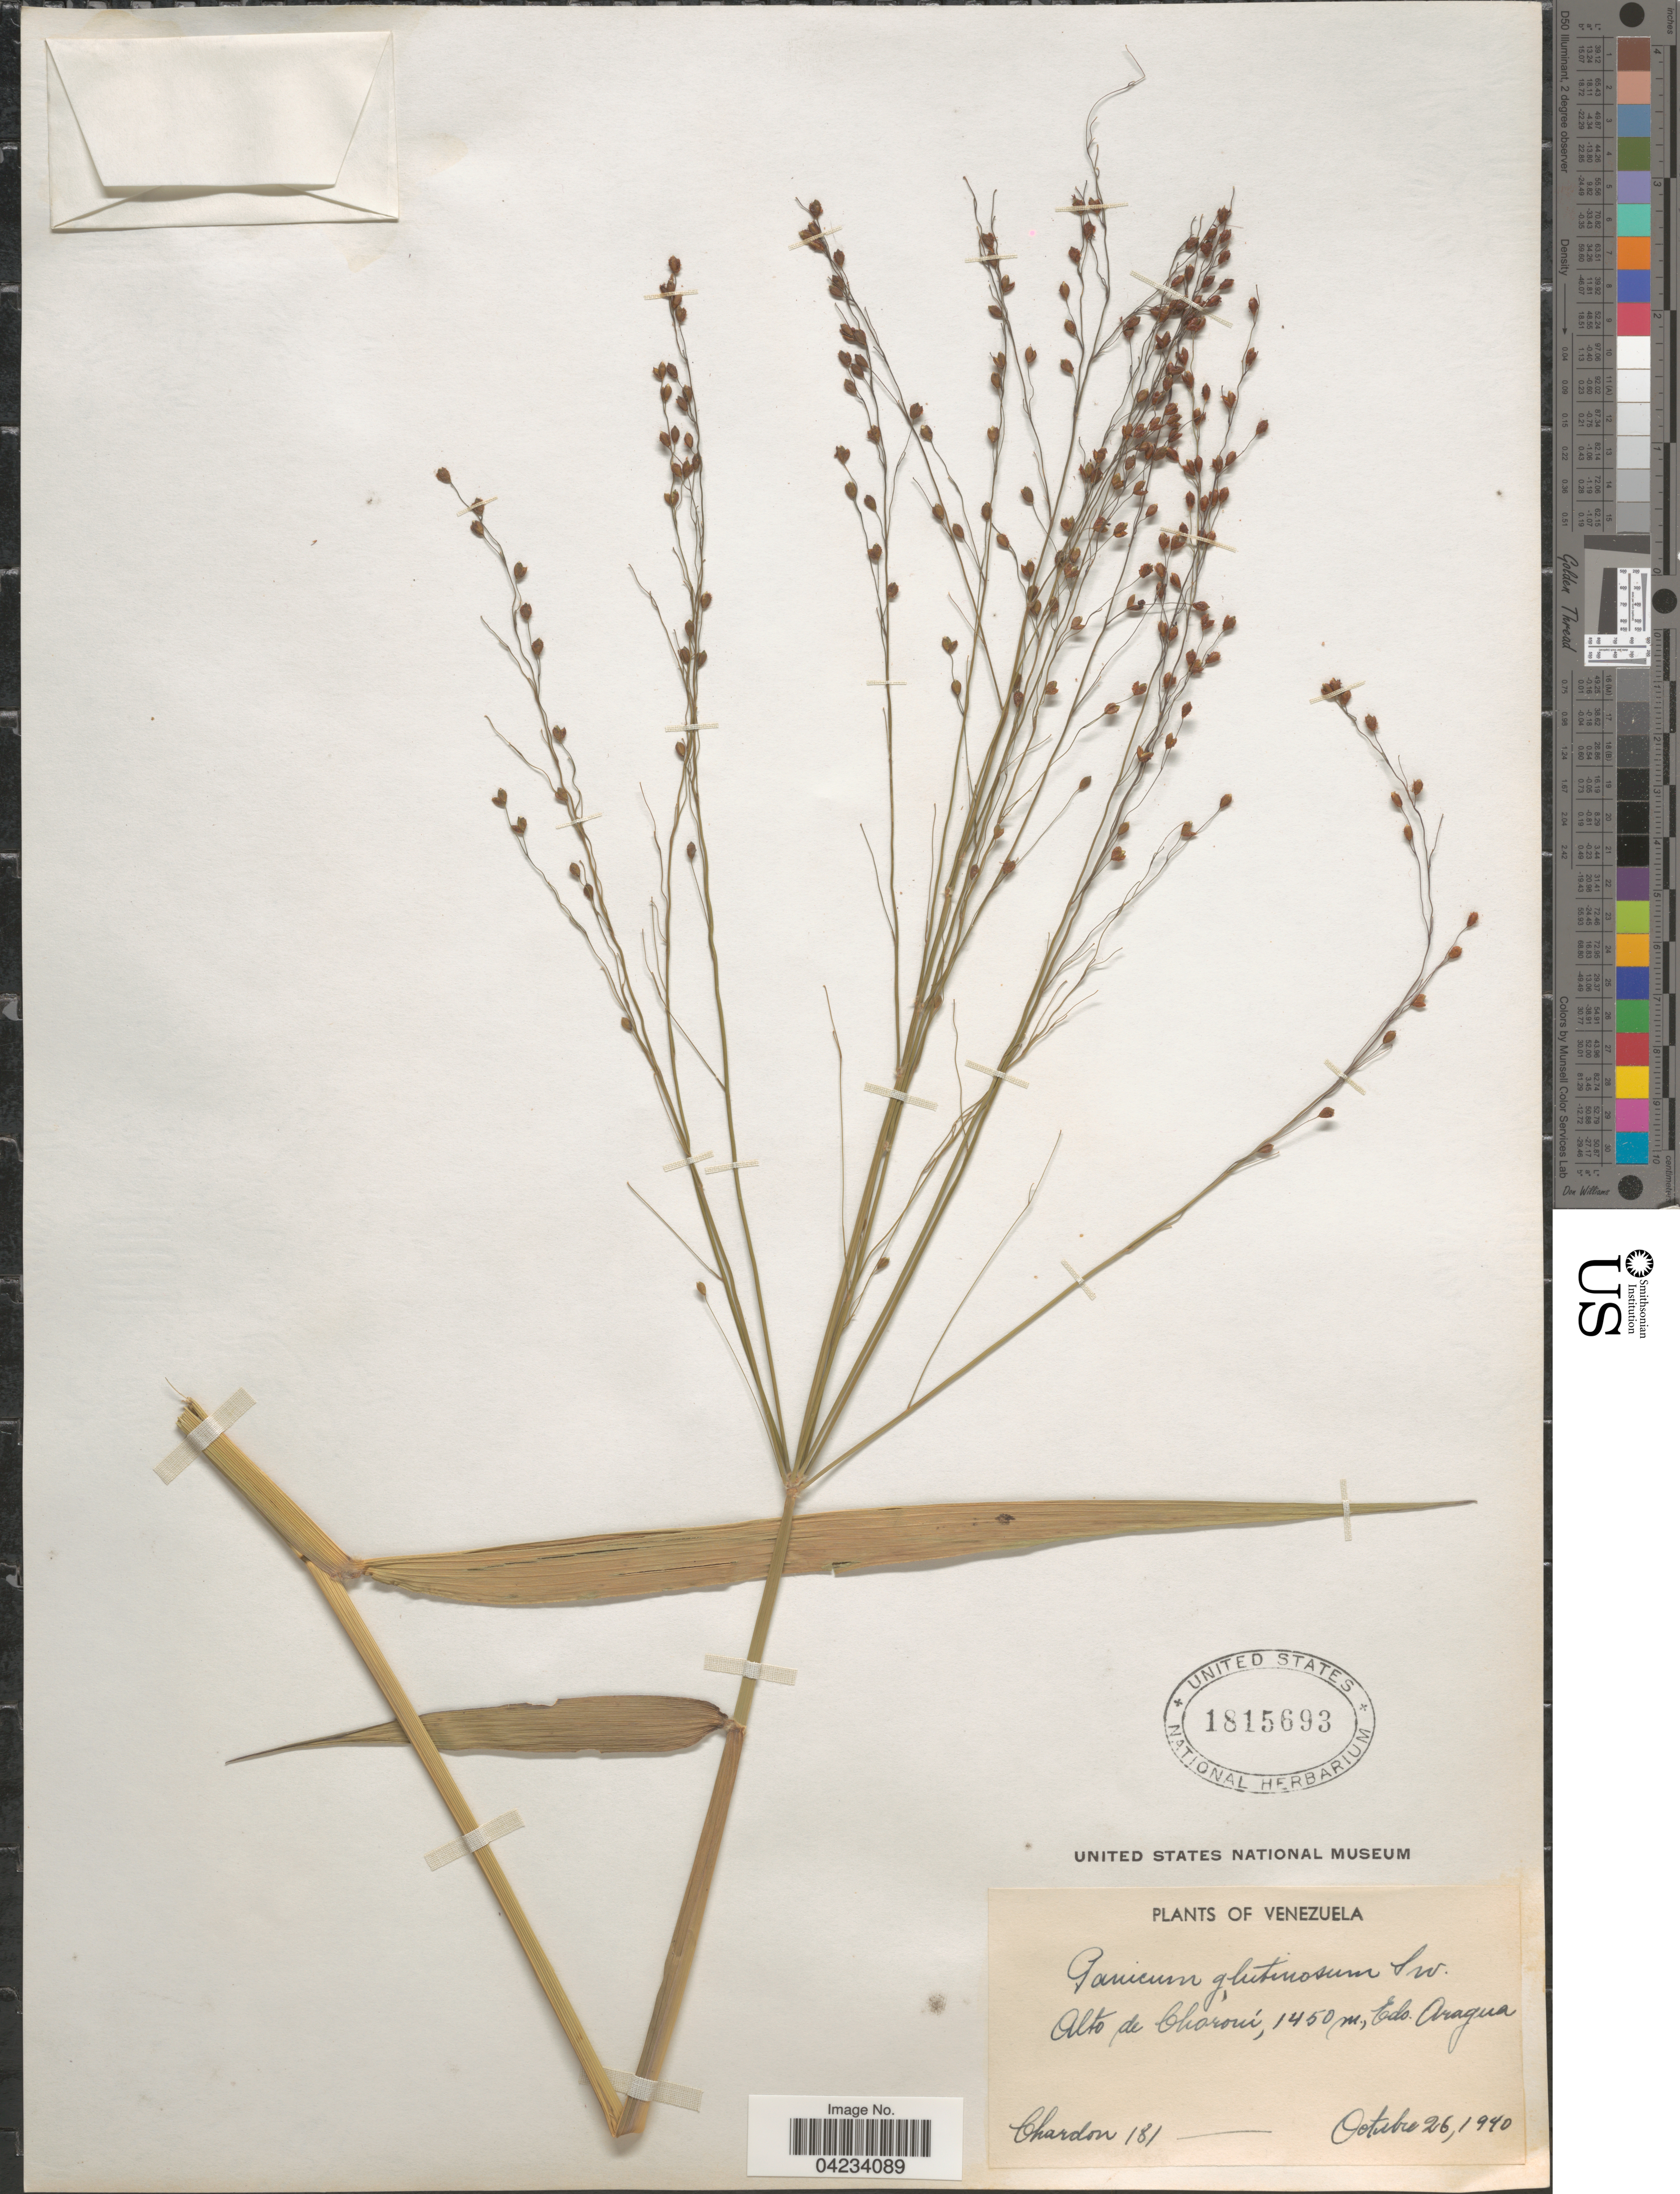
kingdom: Plantae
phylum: Tracheophyta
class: Liliopsida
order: Poales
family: Poaceae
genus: Homolepis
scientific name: Homolepis glutinosa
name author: (Sw.) Zuloaga & Soderstr.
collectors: Chardon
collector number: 181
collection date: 1940-10-26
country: Venezuela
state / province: Aragua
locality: Alto de Choroní.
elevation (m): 1450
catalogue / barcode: US 1815693